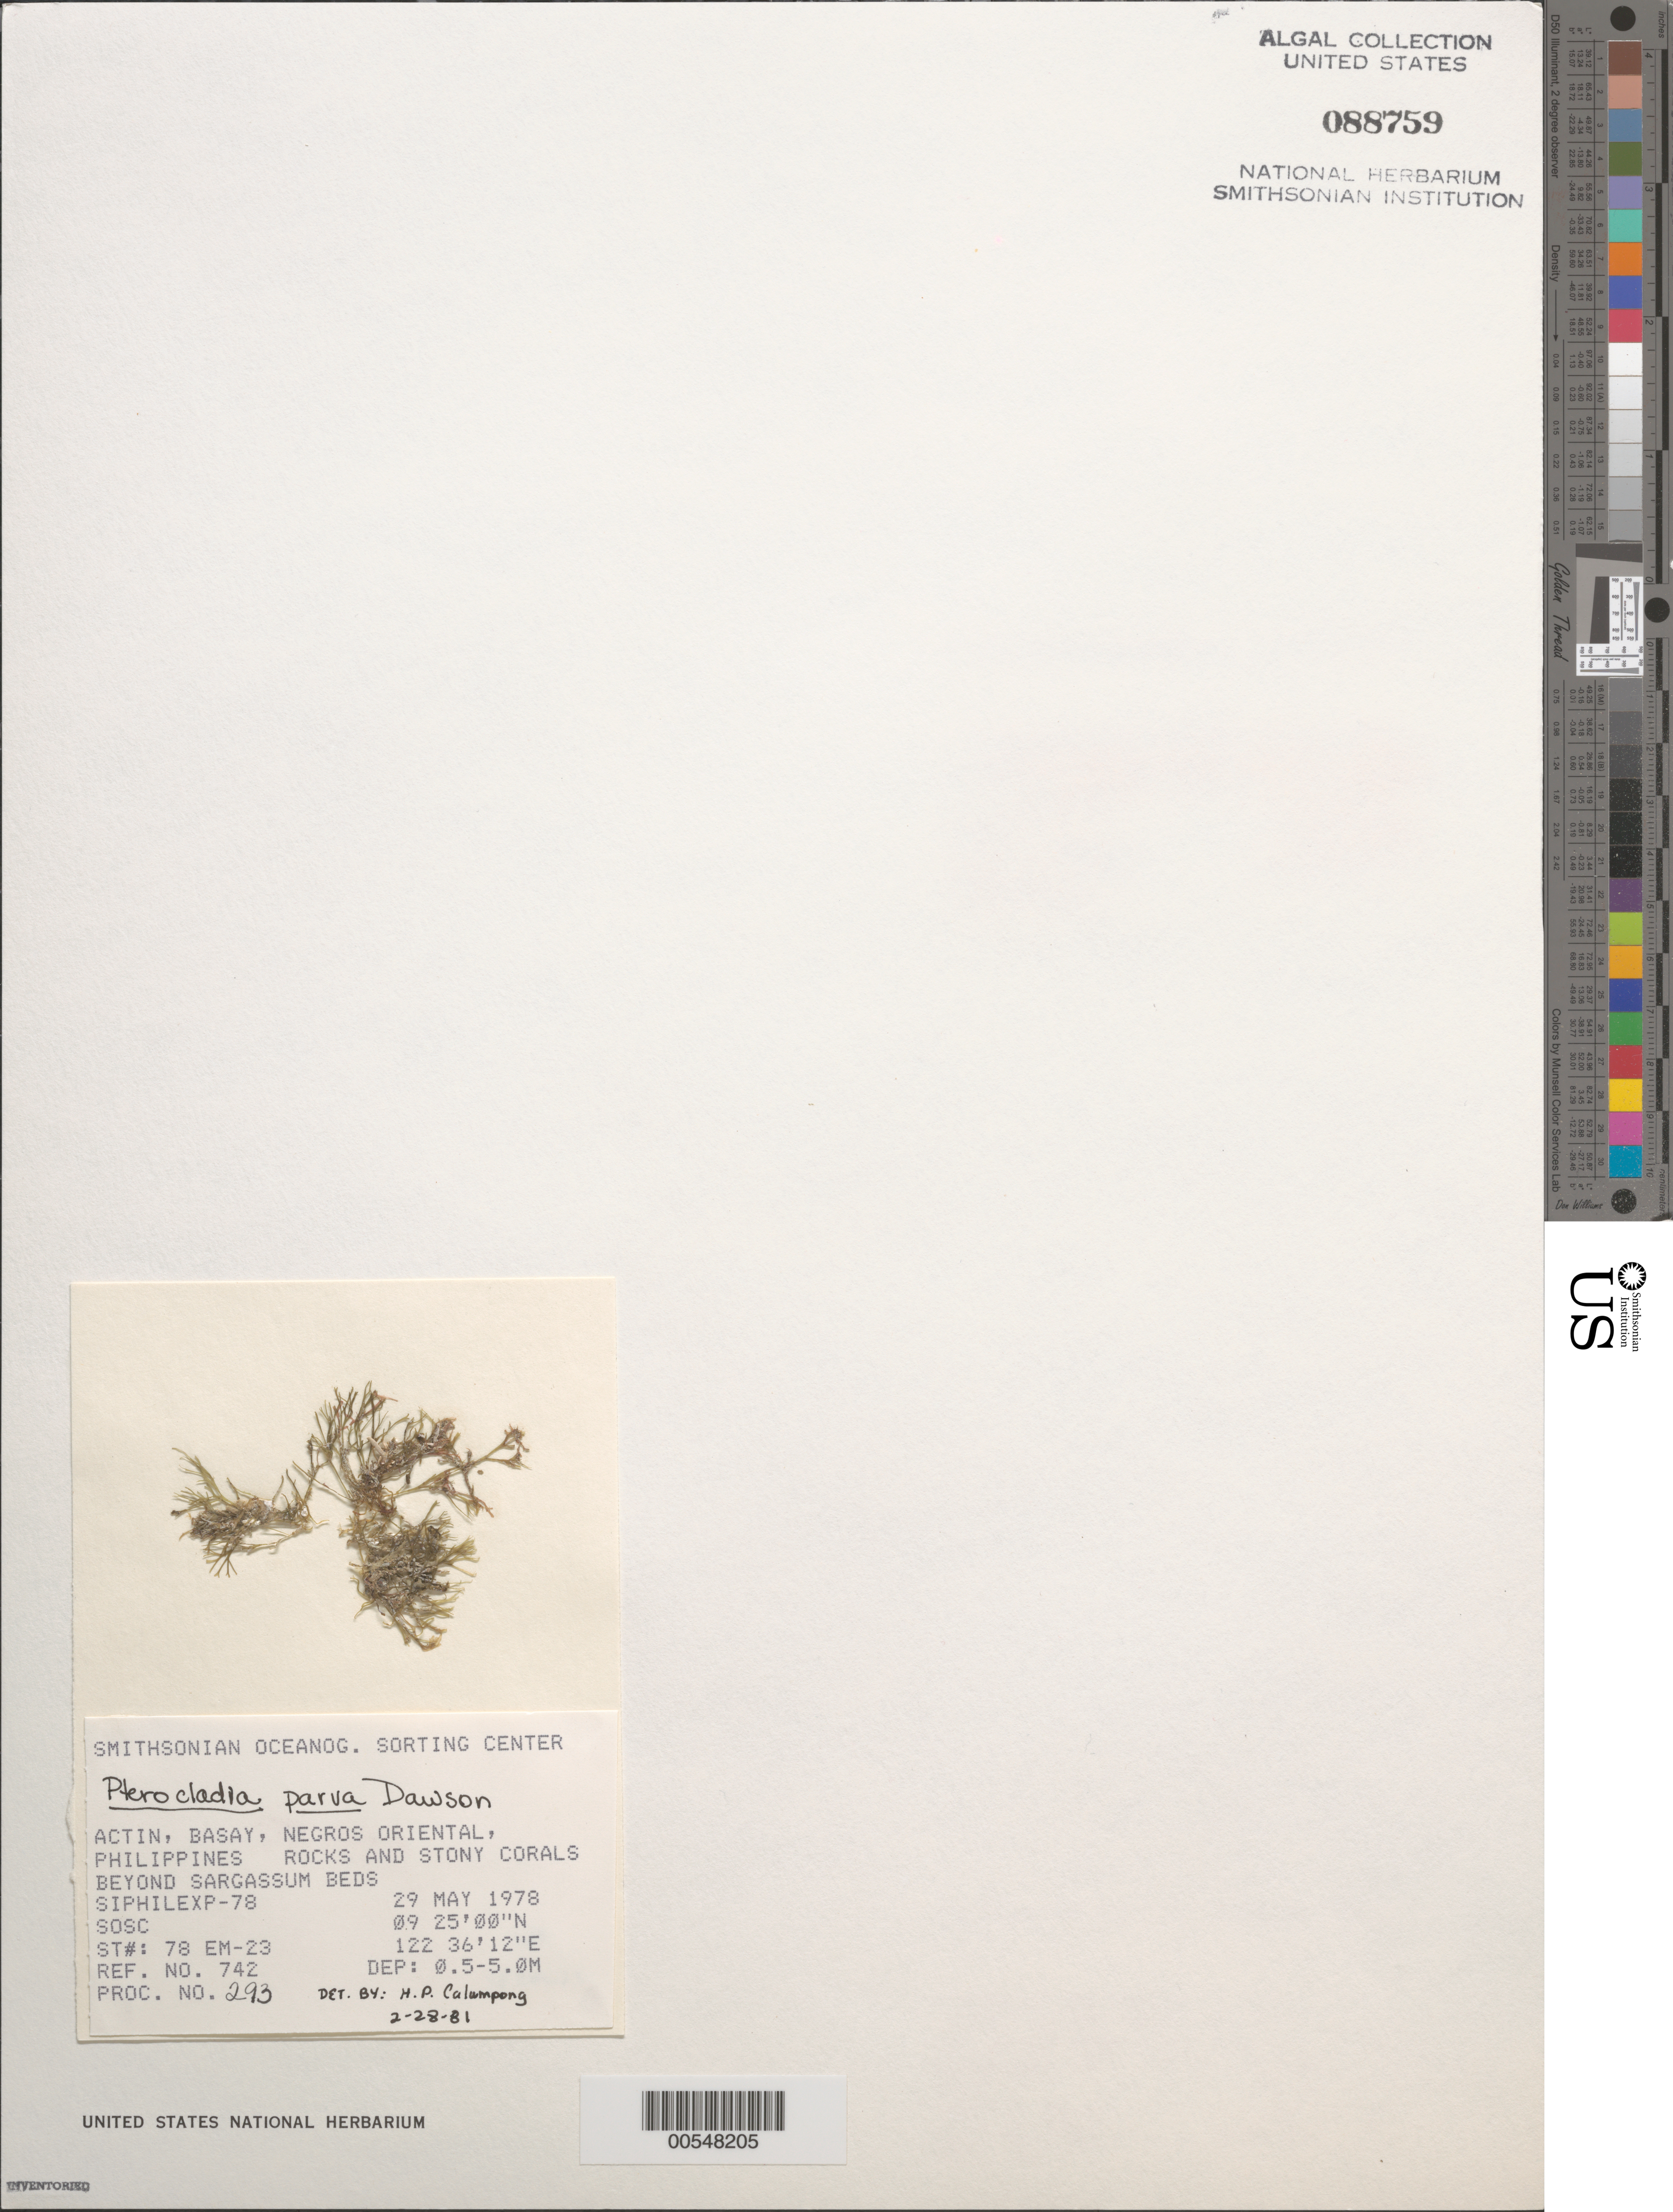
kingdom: Plantae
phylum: Rhodophyta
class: Florideophyceae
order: Gelidiales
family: Pterocladiaceae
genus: Pterocladia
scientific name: Pterocladia parva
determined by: Calumpong, H. P.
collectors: SOSC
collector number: Station 78 Em-23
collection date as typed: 29 May 1978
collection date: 1978-05-29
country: Philippines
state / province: Central Visayas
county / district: Negros Oriental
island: Negros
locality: Actin, Basay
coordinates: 09 25'00"N, 122 36'12"E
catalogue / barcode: US 88759